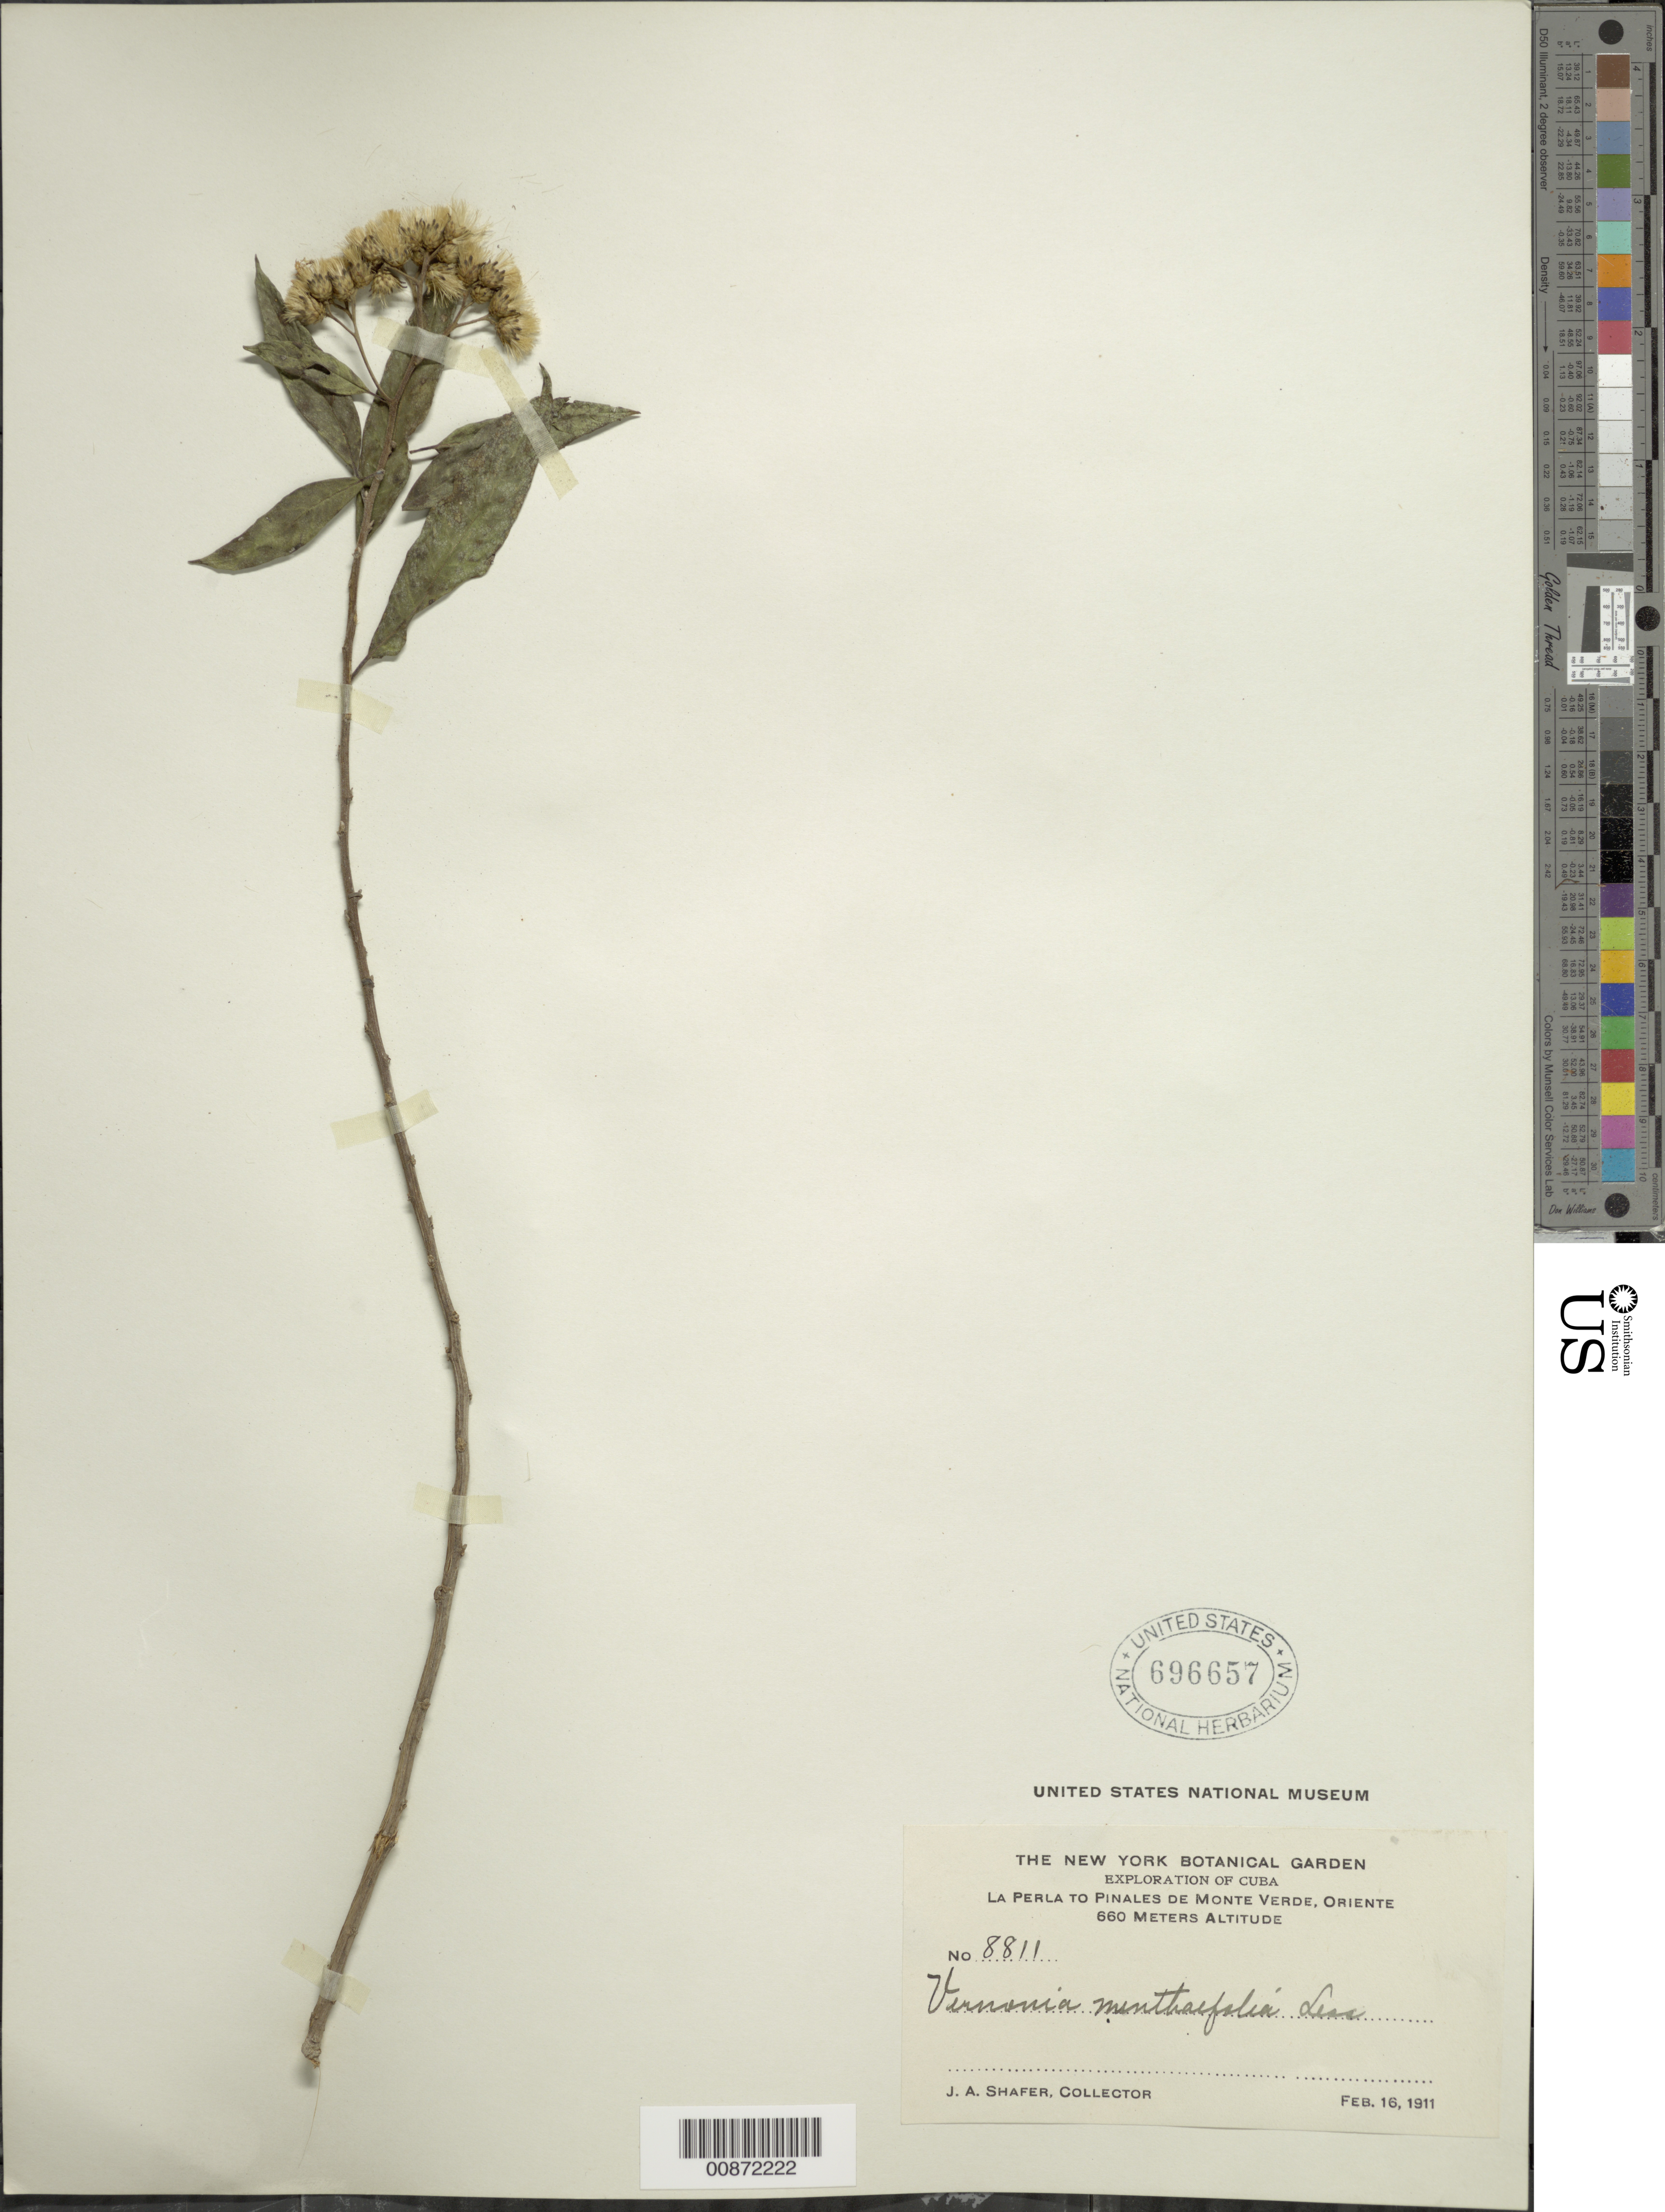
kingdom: Plantae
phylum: Tracheophyta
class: Magnoliopsida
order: Asterales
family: Asteraceae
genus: Vernonanthura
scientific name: Vernonanthura menthifolia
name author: (Poepp. ex Spreng.) H. Rob.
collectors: J. A. Shafer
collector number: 8811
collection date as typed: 16 Feb 1911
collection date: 1911-02-16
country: Cuba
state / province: Oriente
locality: La Perla to Pinales de Monte Verde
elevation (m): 660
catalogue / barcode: US 696657